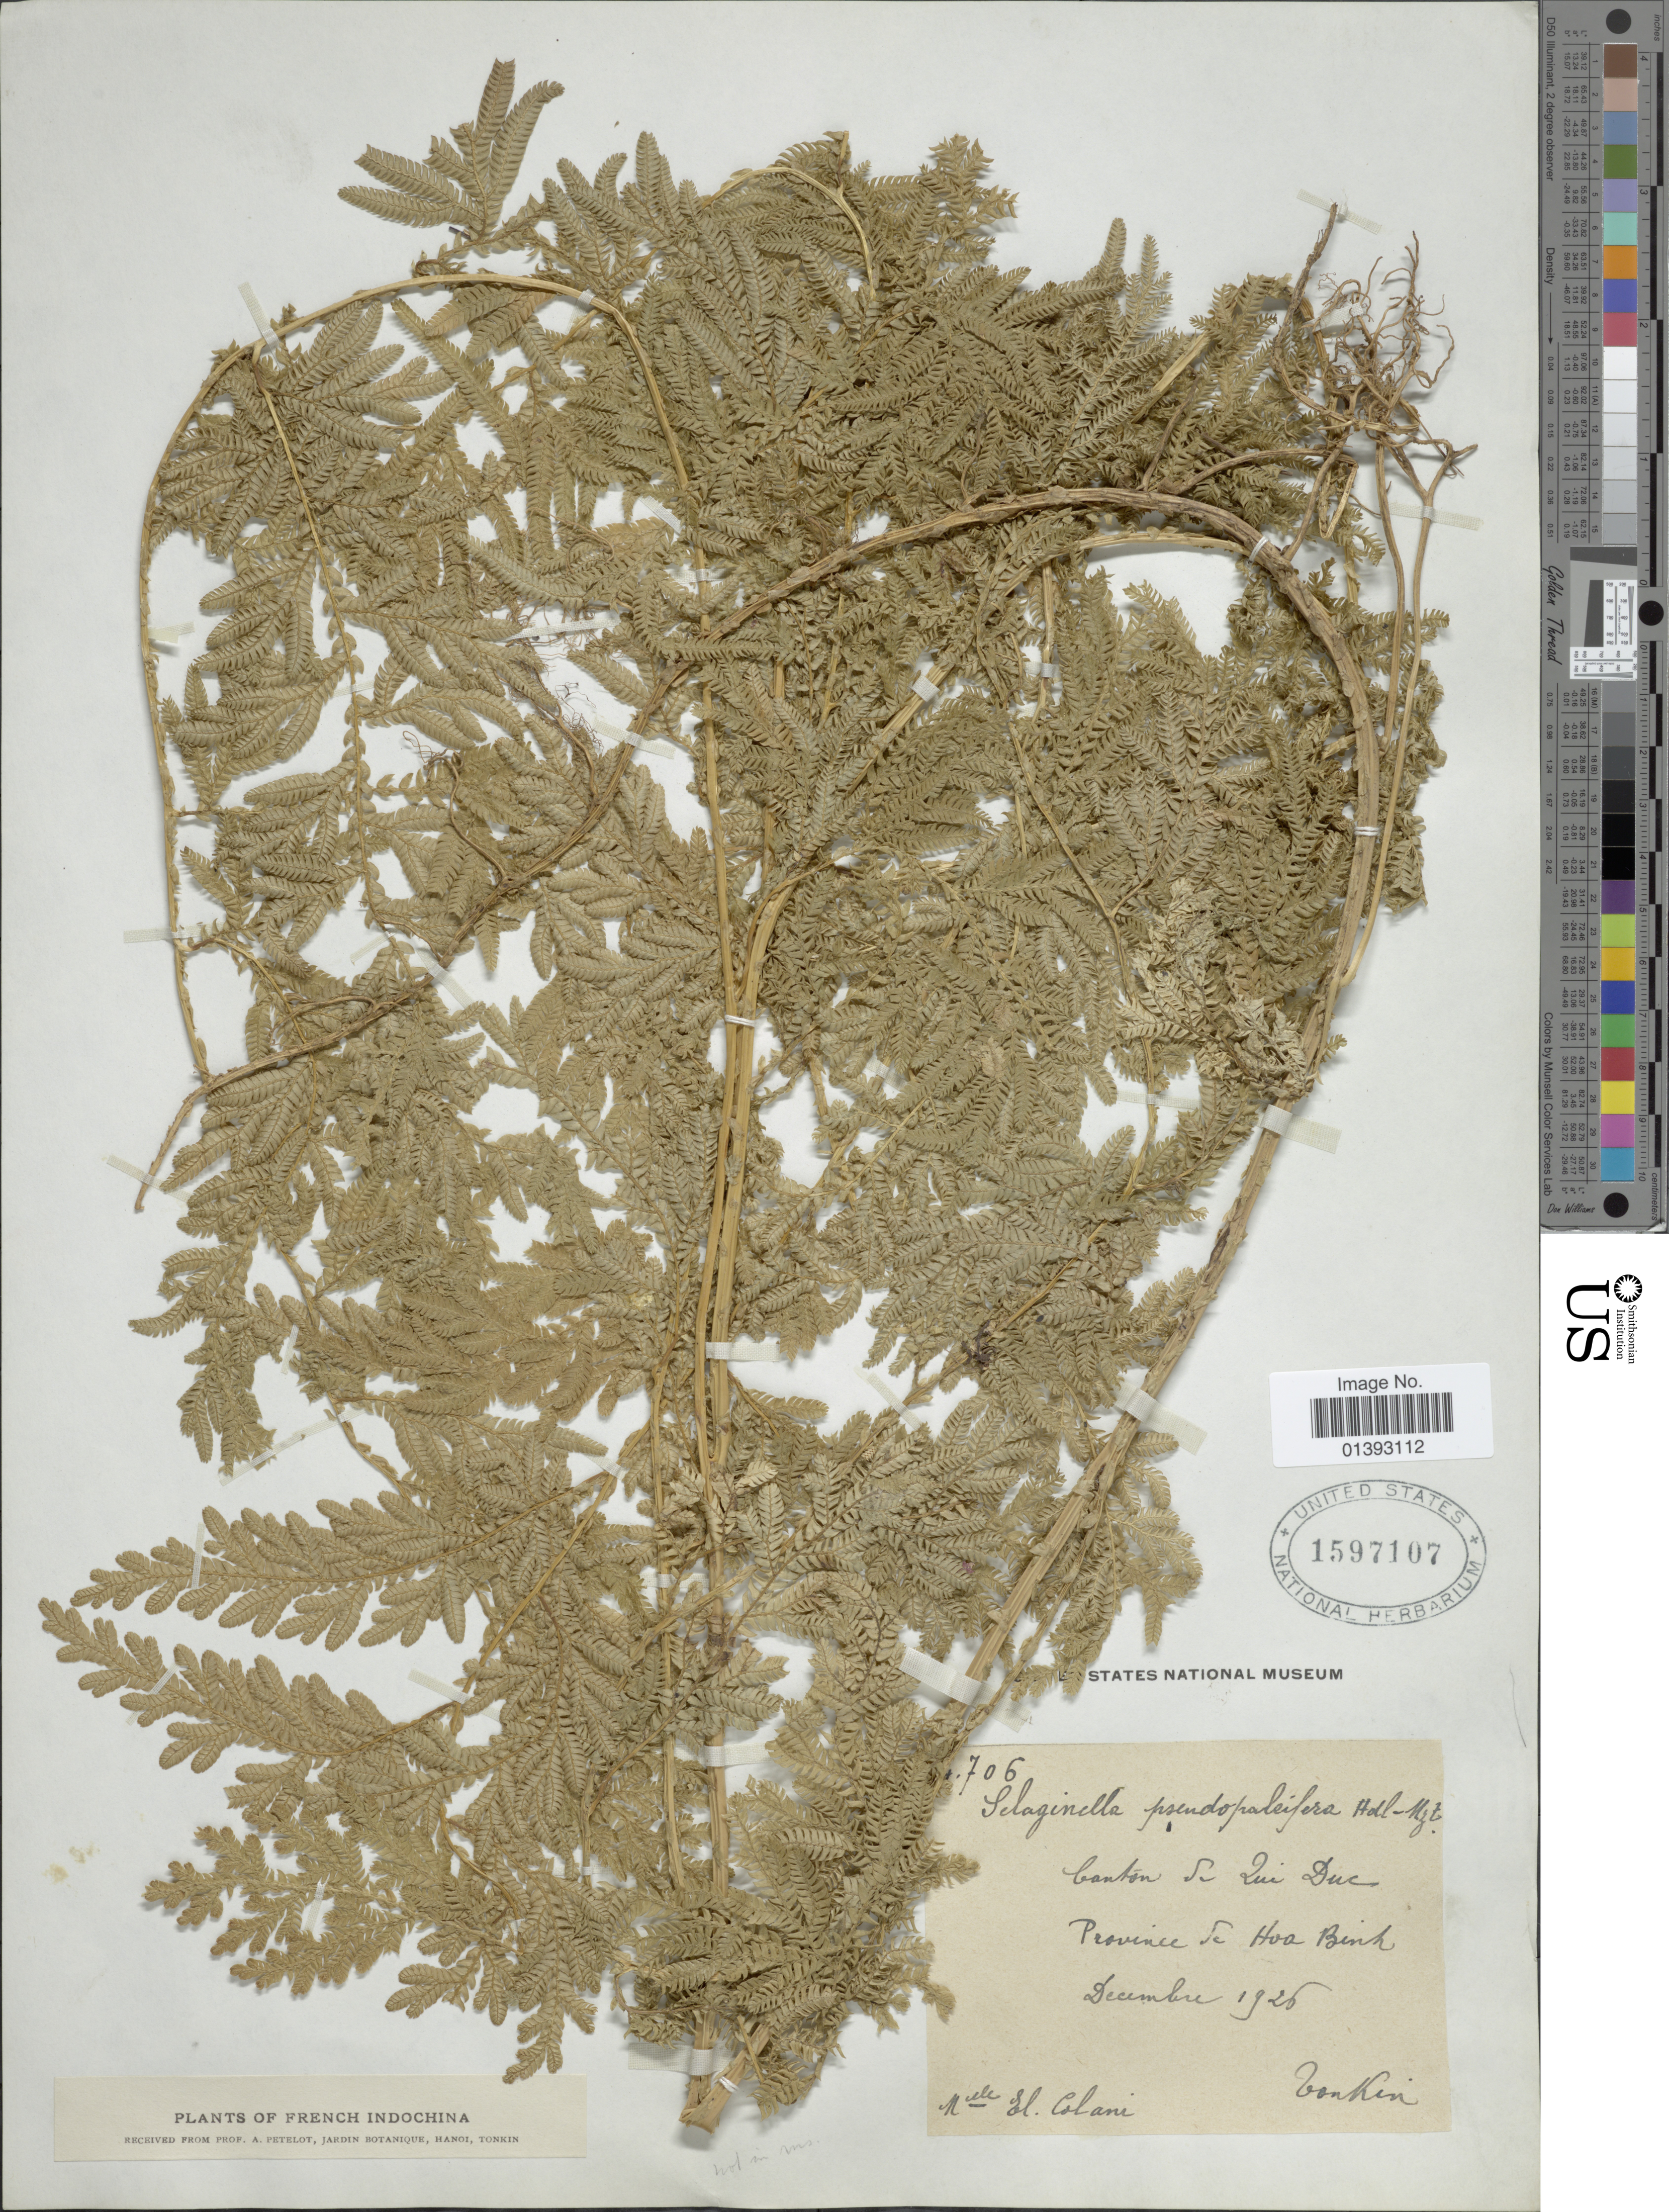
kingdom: Plantae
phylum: Tracheophyta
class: Lycopodiopsida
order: Selaginellales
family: Selaginellaceae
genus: Selaginella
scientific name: Selaginella pseudopaleifera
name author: Hand.-Mazz.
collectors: E. Colani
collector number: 706*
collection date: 1926-12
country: Vietnam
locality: Banton de Lui Du. province de Hoa Bink, Tonkin [interpreted]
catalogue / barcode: US 1597107